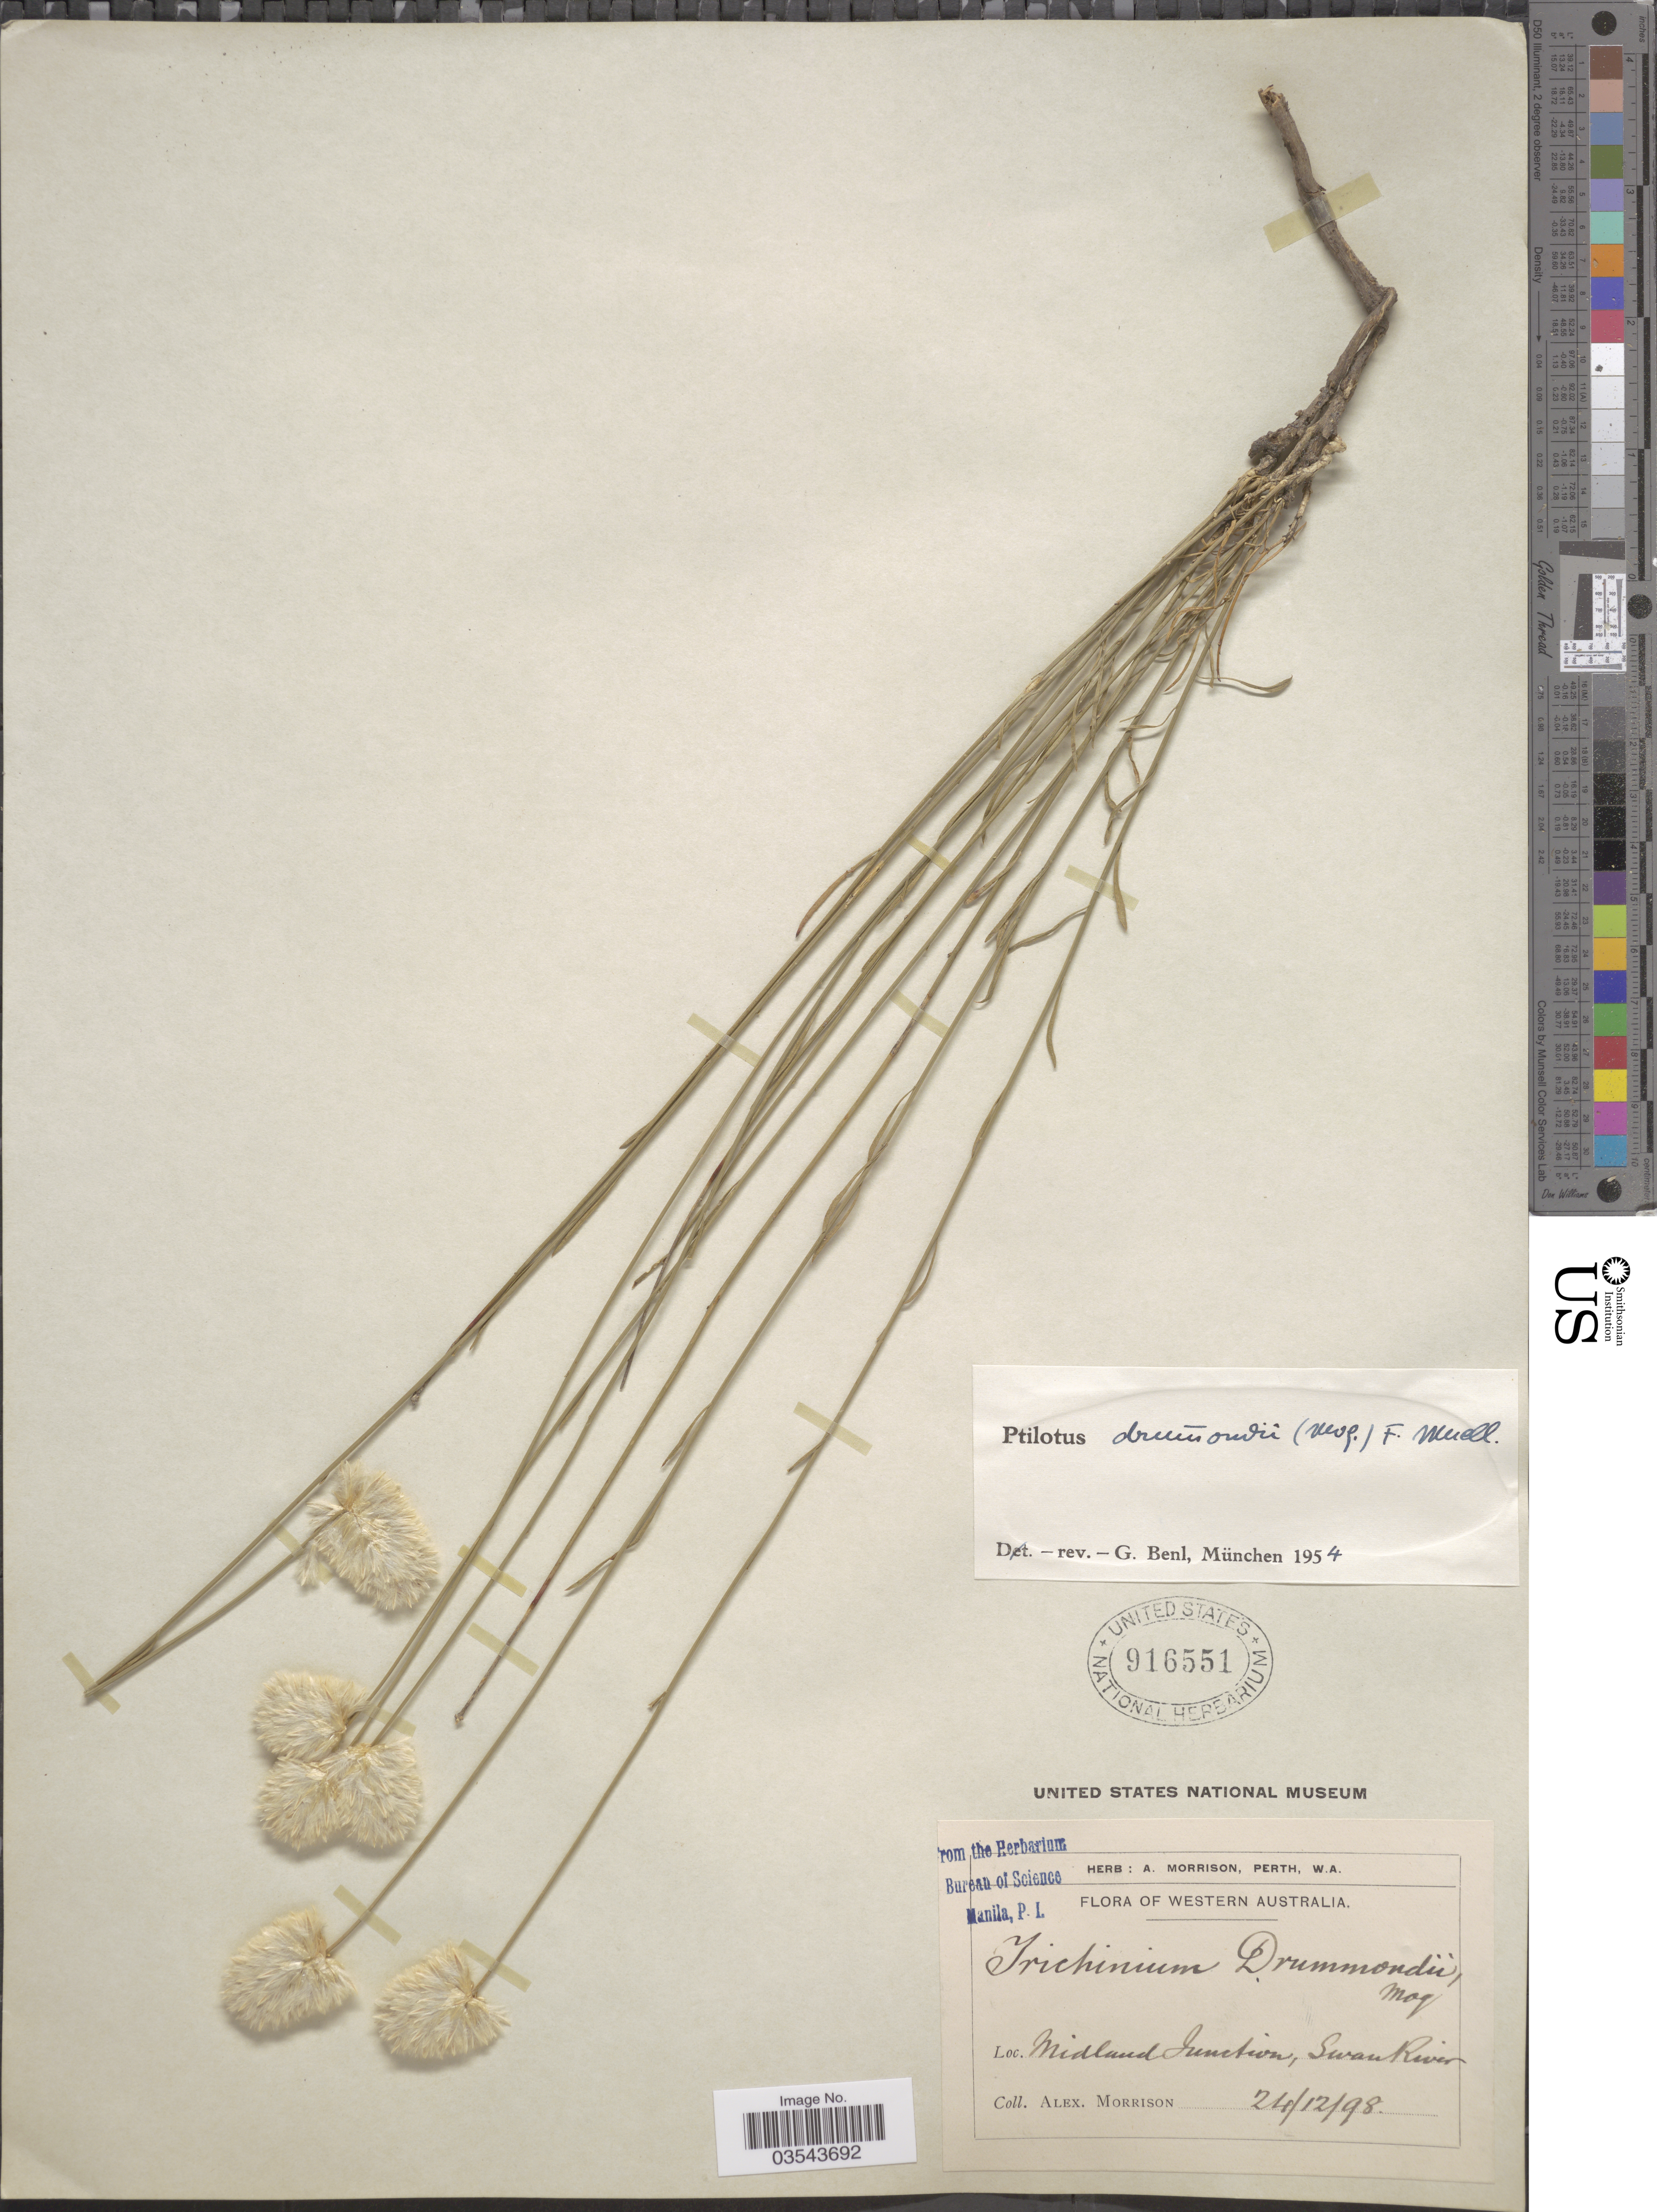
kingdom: Plantae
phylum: Tracheophyta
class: Magnoliopsida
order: Caryophyllales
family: Amaranthaceae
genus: Ptilotus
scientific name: Ptilotus drummondii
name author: (Moq.) F. Muell.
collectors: A. Morrison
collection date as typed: Transcribed d/m/y: 24/12/98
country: Australia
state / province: Western Australia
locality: Midland Junction, Swan River.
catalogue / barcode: US 916551